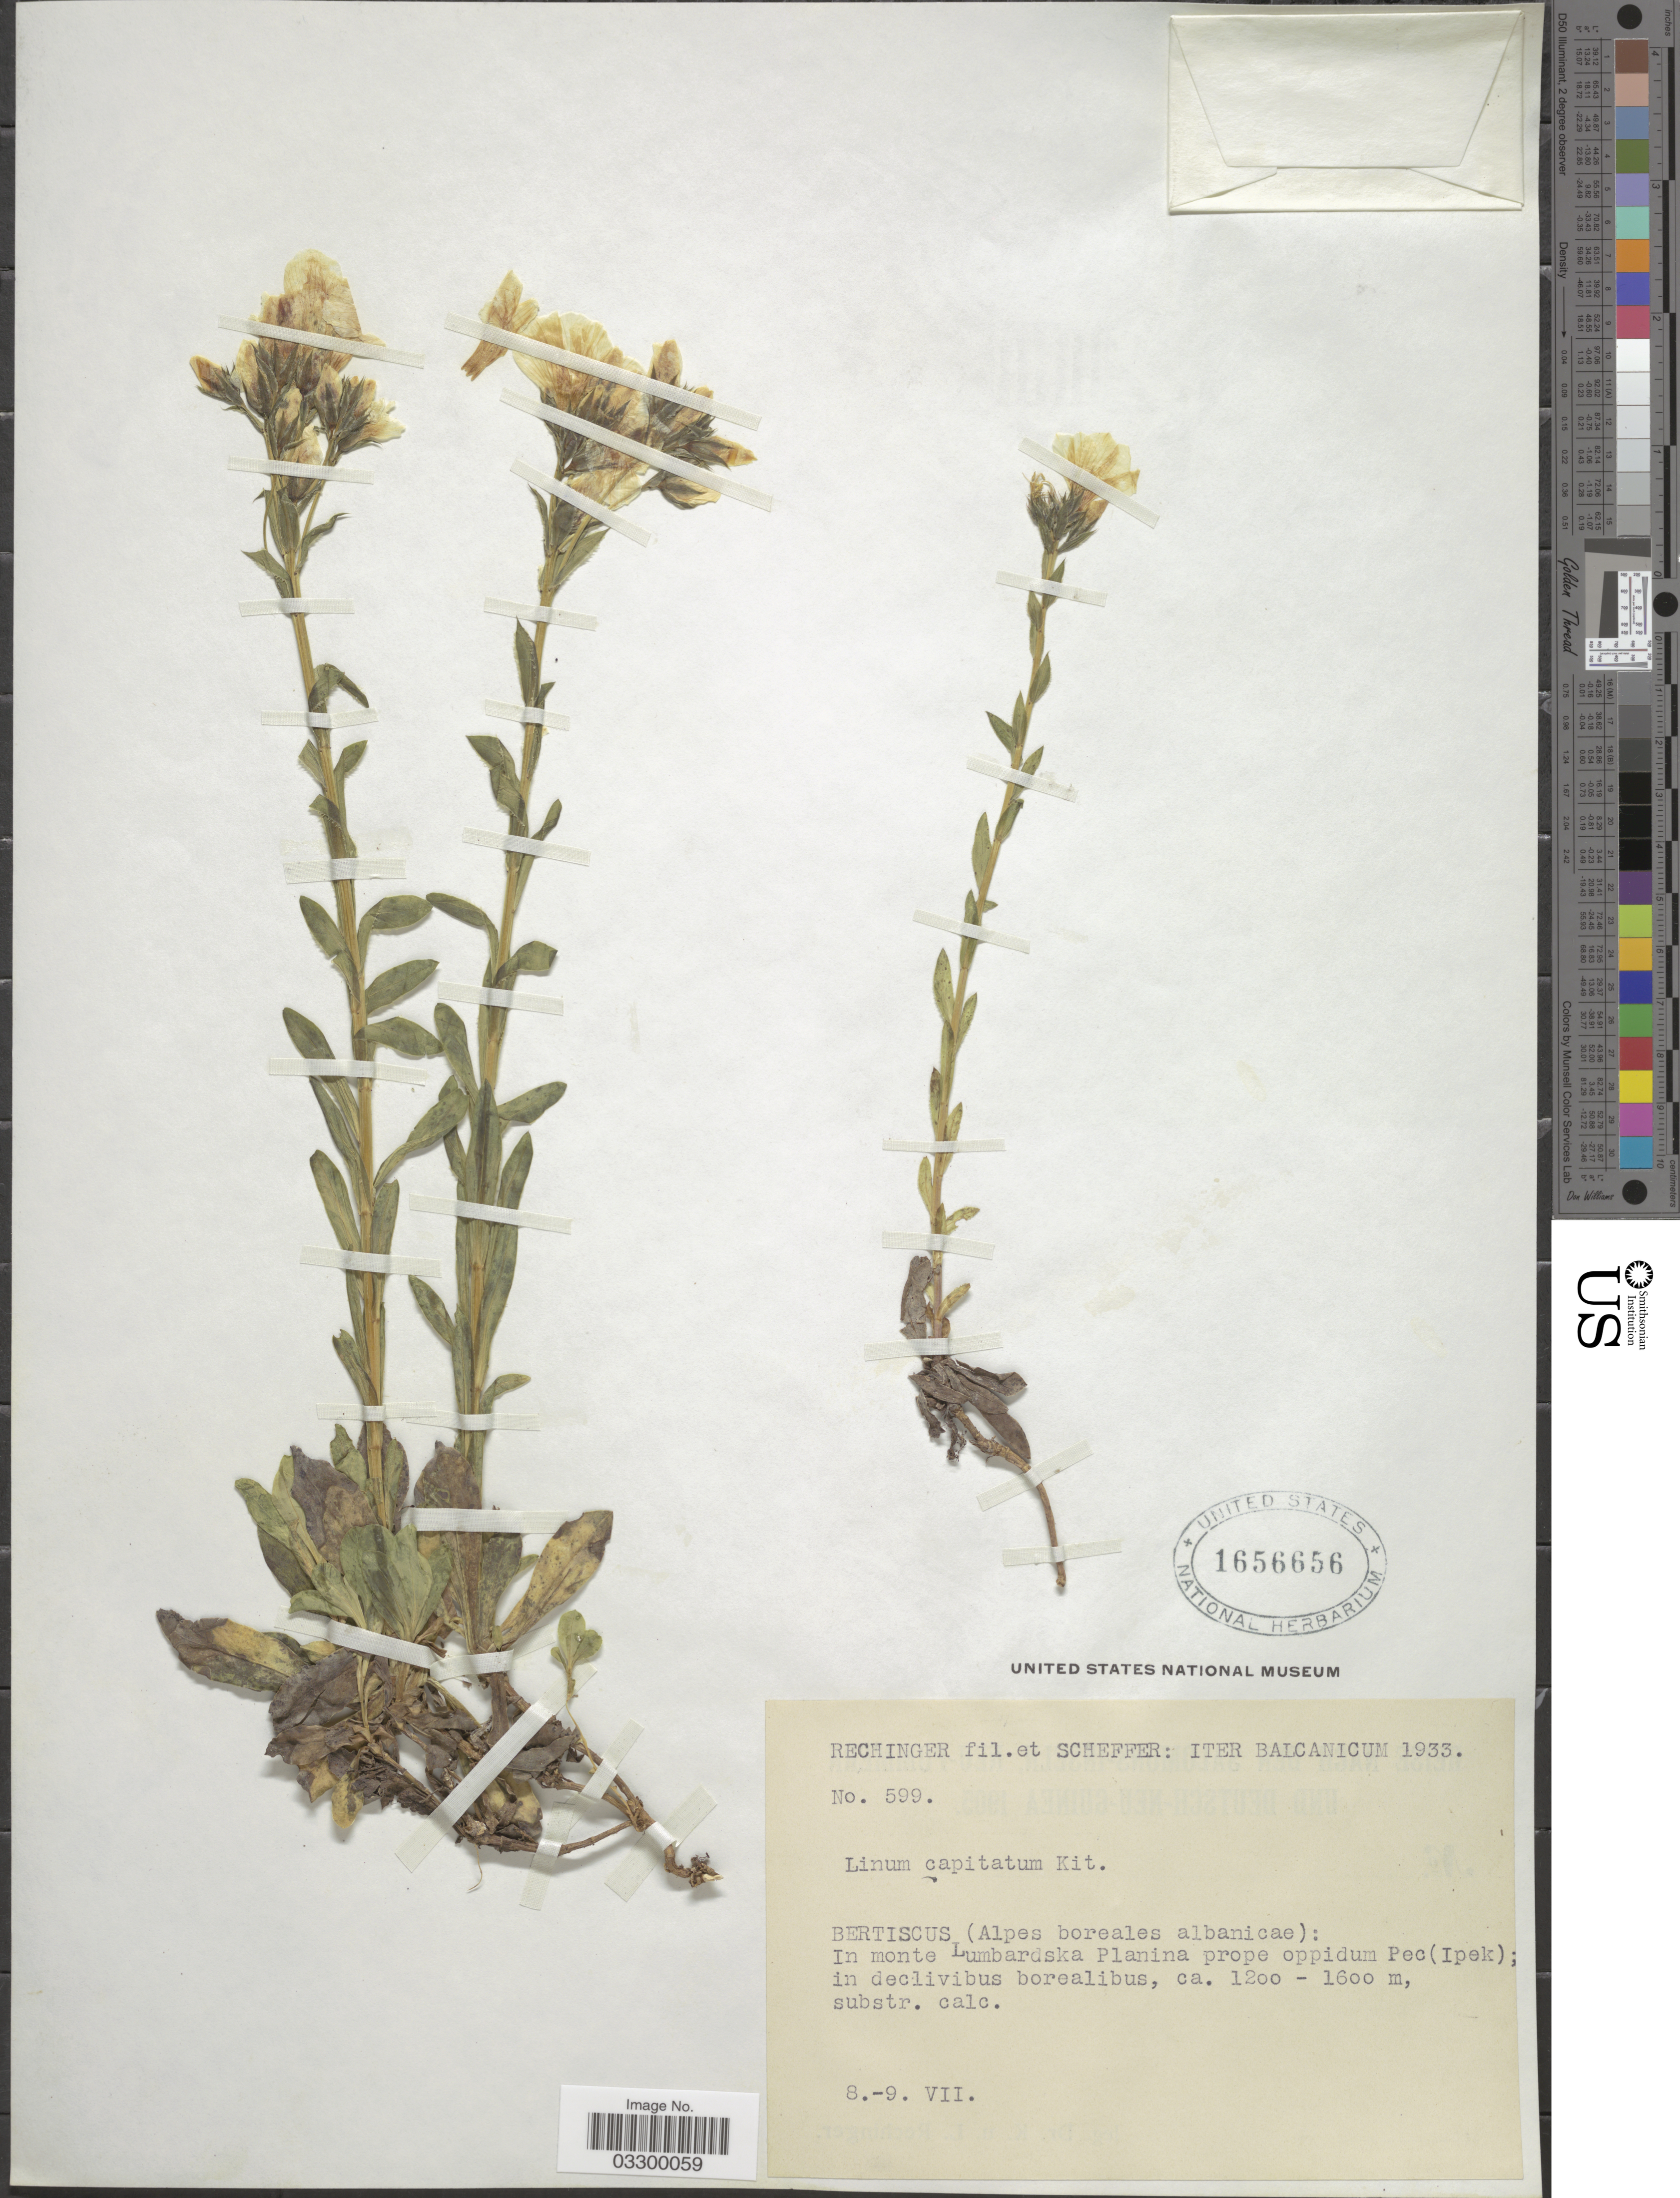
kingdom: Plantae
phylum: Tracheophyta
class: Magnoliopsida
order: Malpighiales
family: Linaceae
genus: Linum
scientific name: Linum capitatum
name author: Kit. ex Schult.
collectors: -- Rechinger & Scheffer, --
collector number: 599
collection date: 1933-07-08/1933-07-09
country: Albania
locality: Iter Balcanicum. Bertiscus (Alpes boreales albanicae): In monte Lumbardska Planina prope oppidum Pec (Ipek).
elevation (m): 1200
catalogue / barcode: US 1656656